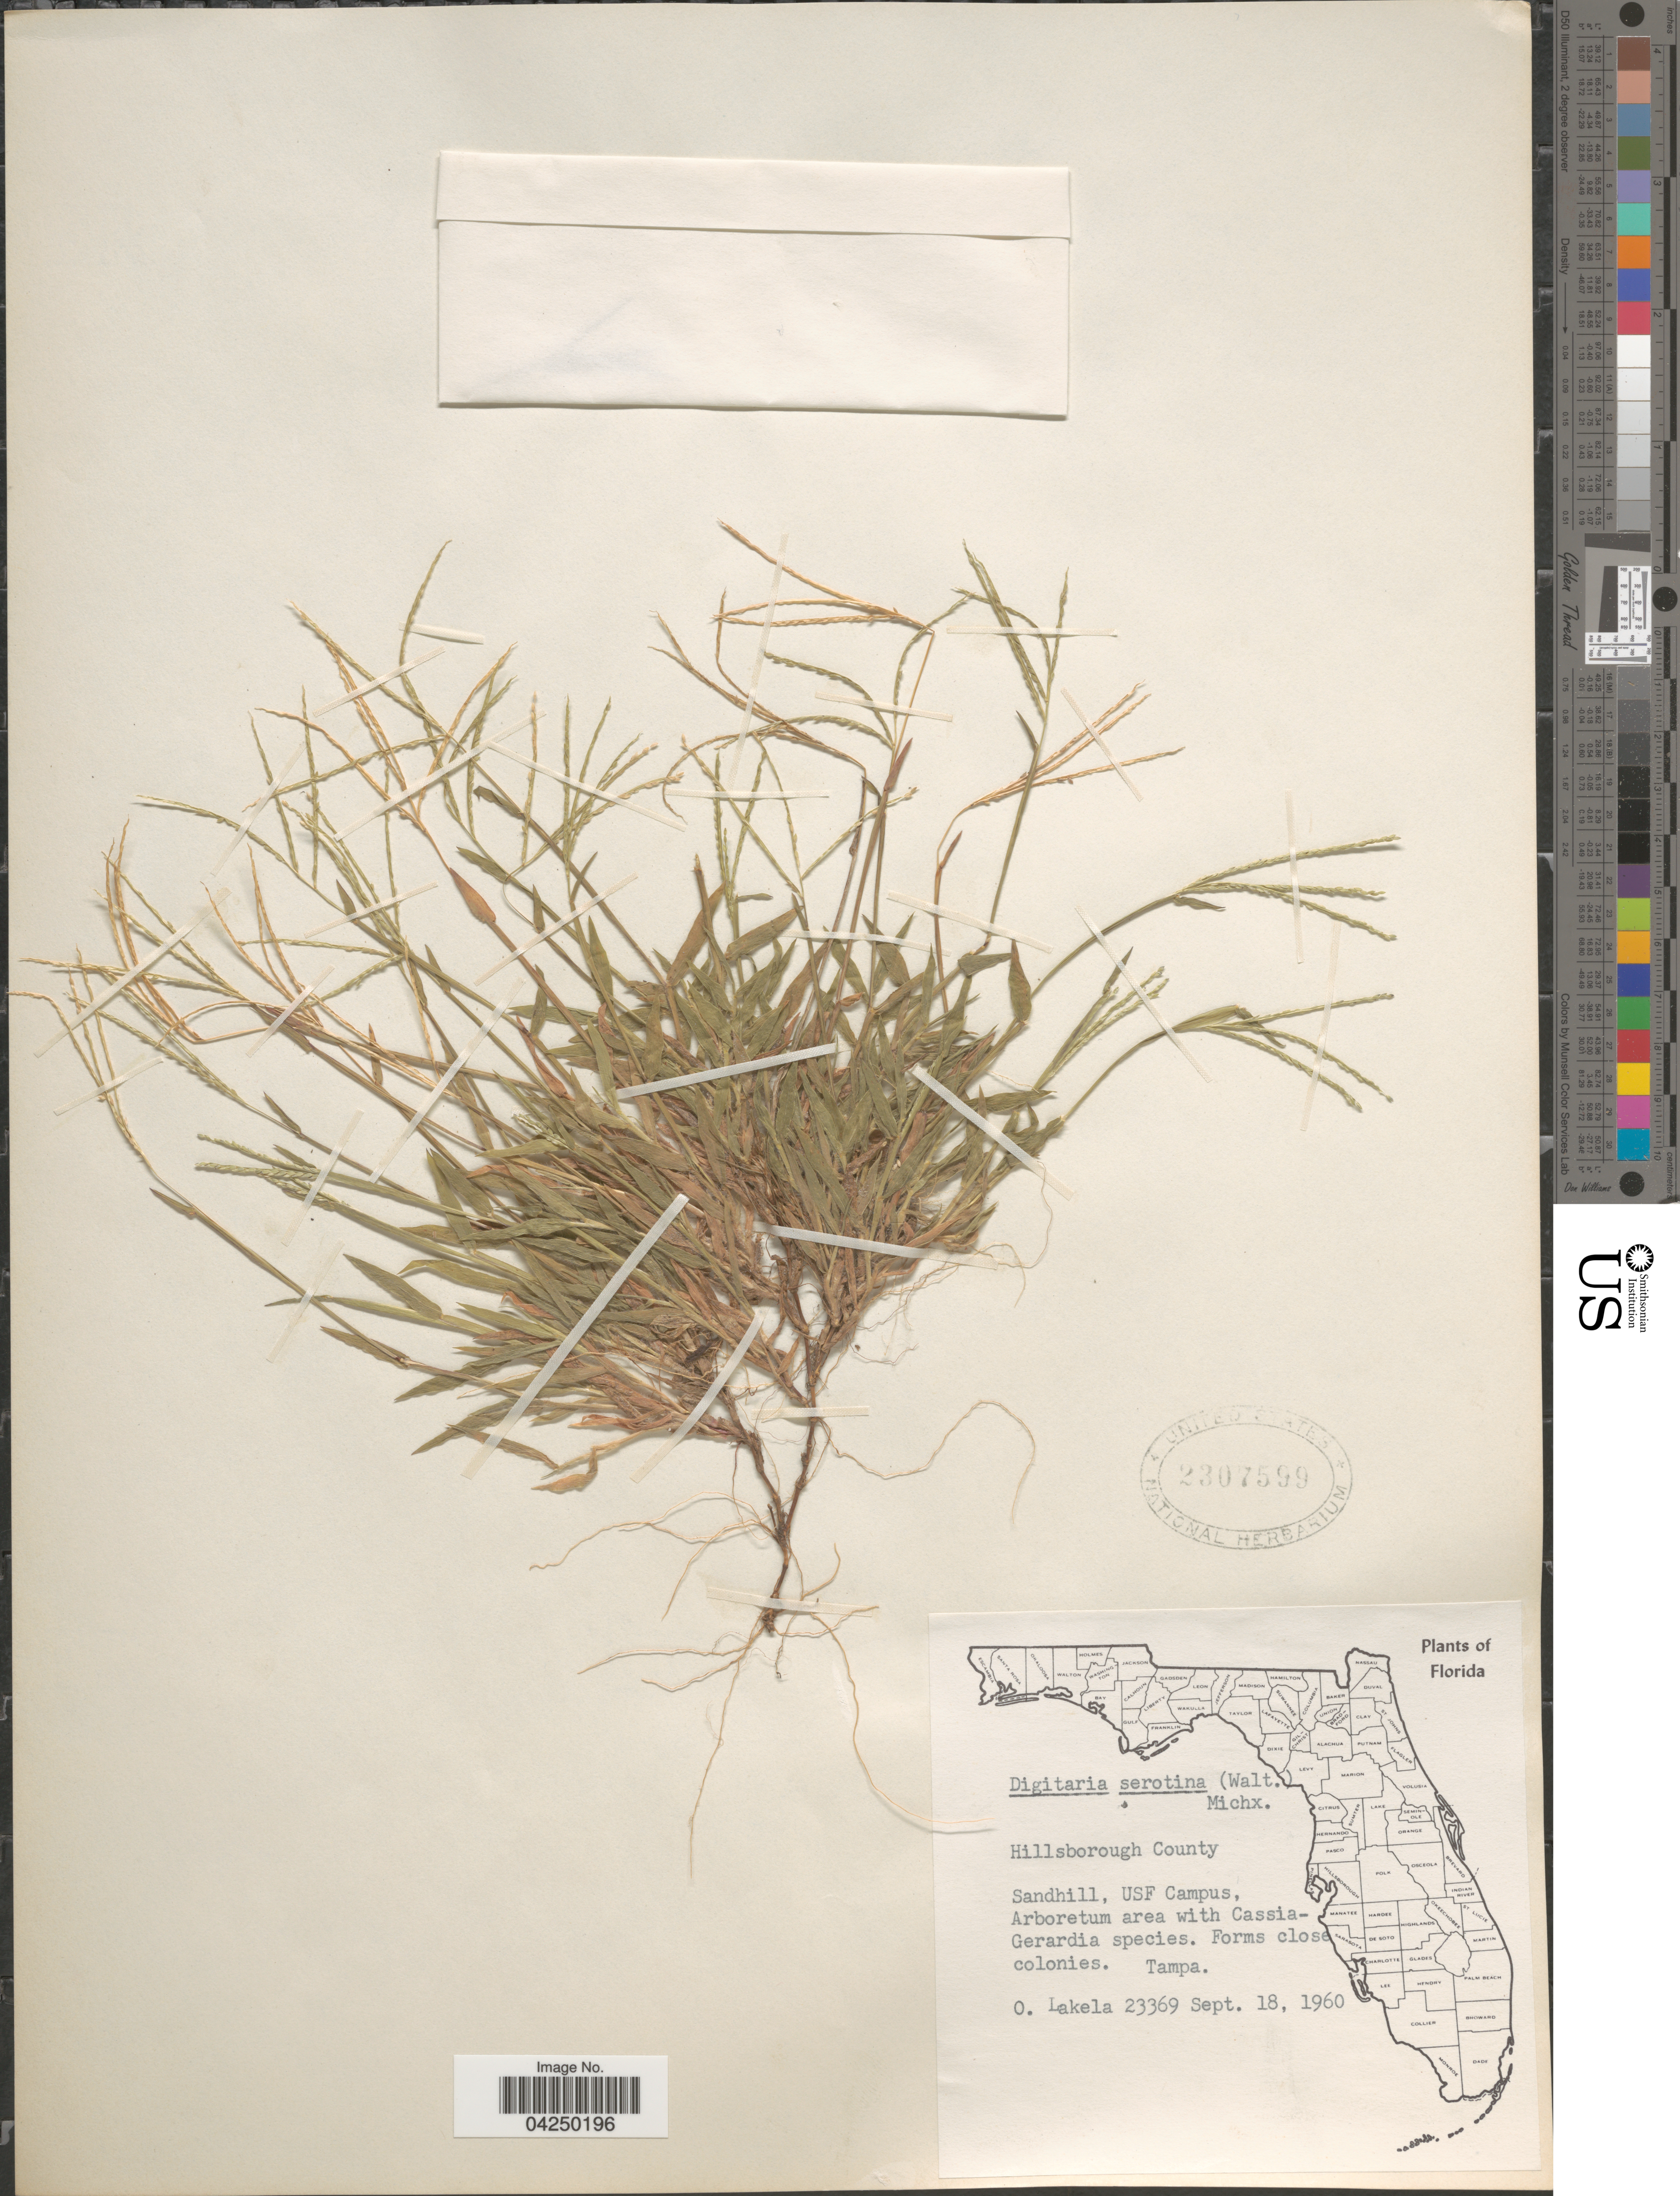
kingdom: Plantae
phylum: Tracheophyta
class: Liliopsida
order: Poales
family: Poaceae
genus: Digitaria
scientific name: Digitaria serotina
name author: (Walter) Michx.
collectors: O. Lakela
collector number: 23369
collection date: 1960-09-18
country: United States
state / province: Florida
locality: Hillsborough County. Sandhill, USF Campus, Arboretum area. Tampa.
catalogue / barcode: US 2307599